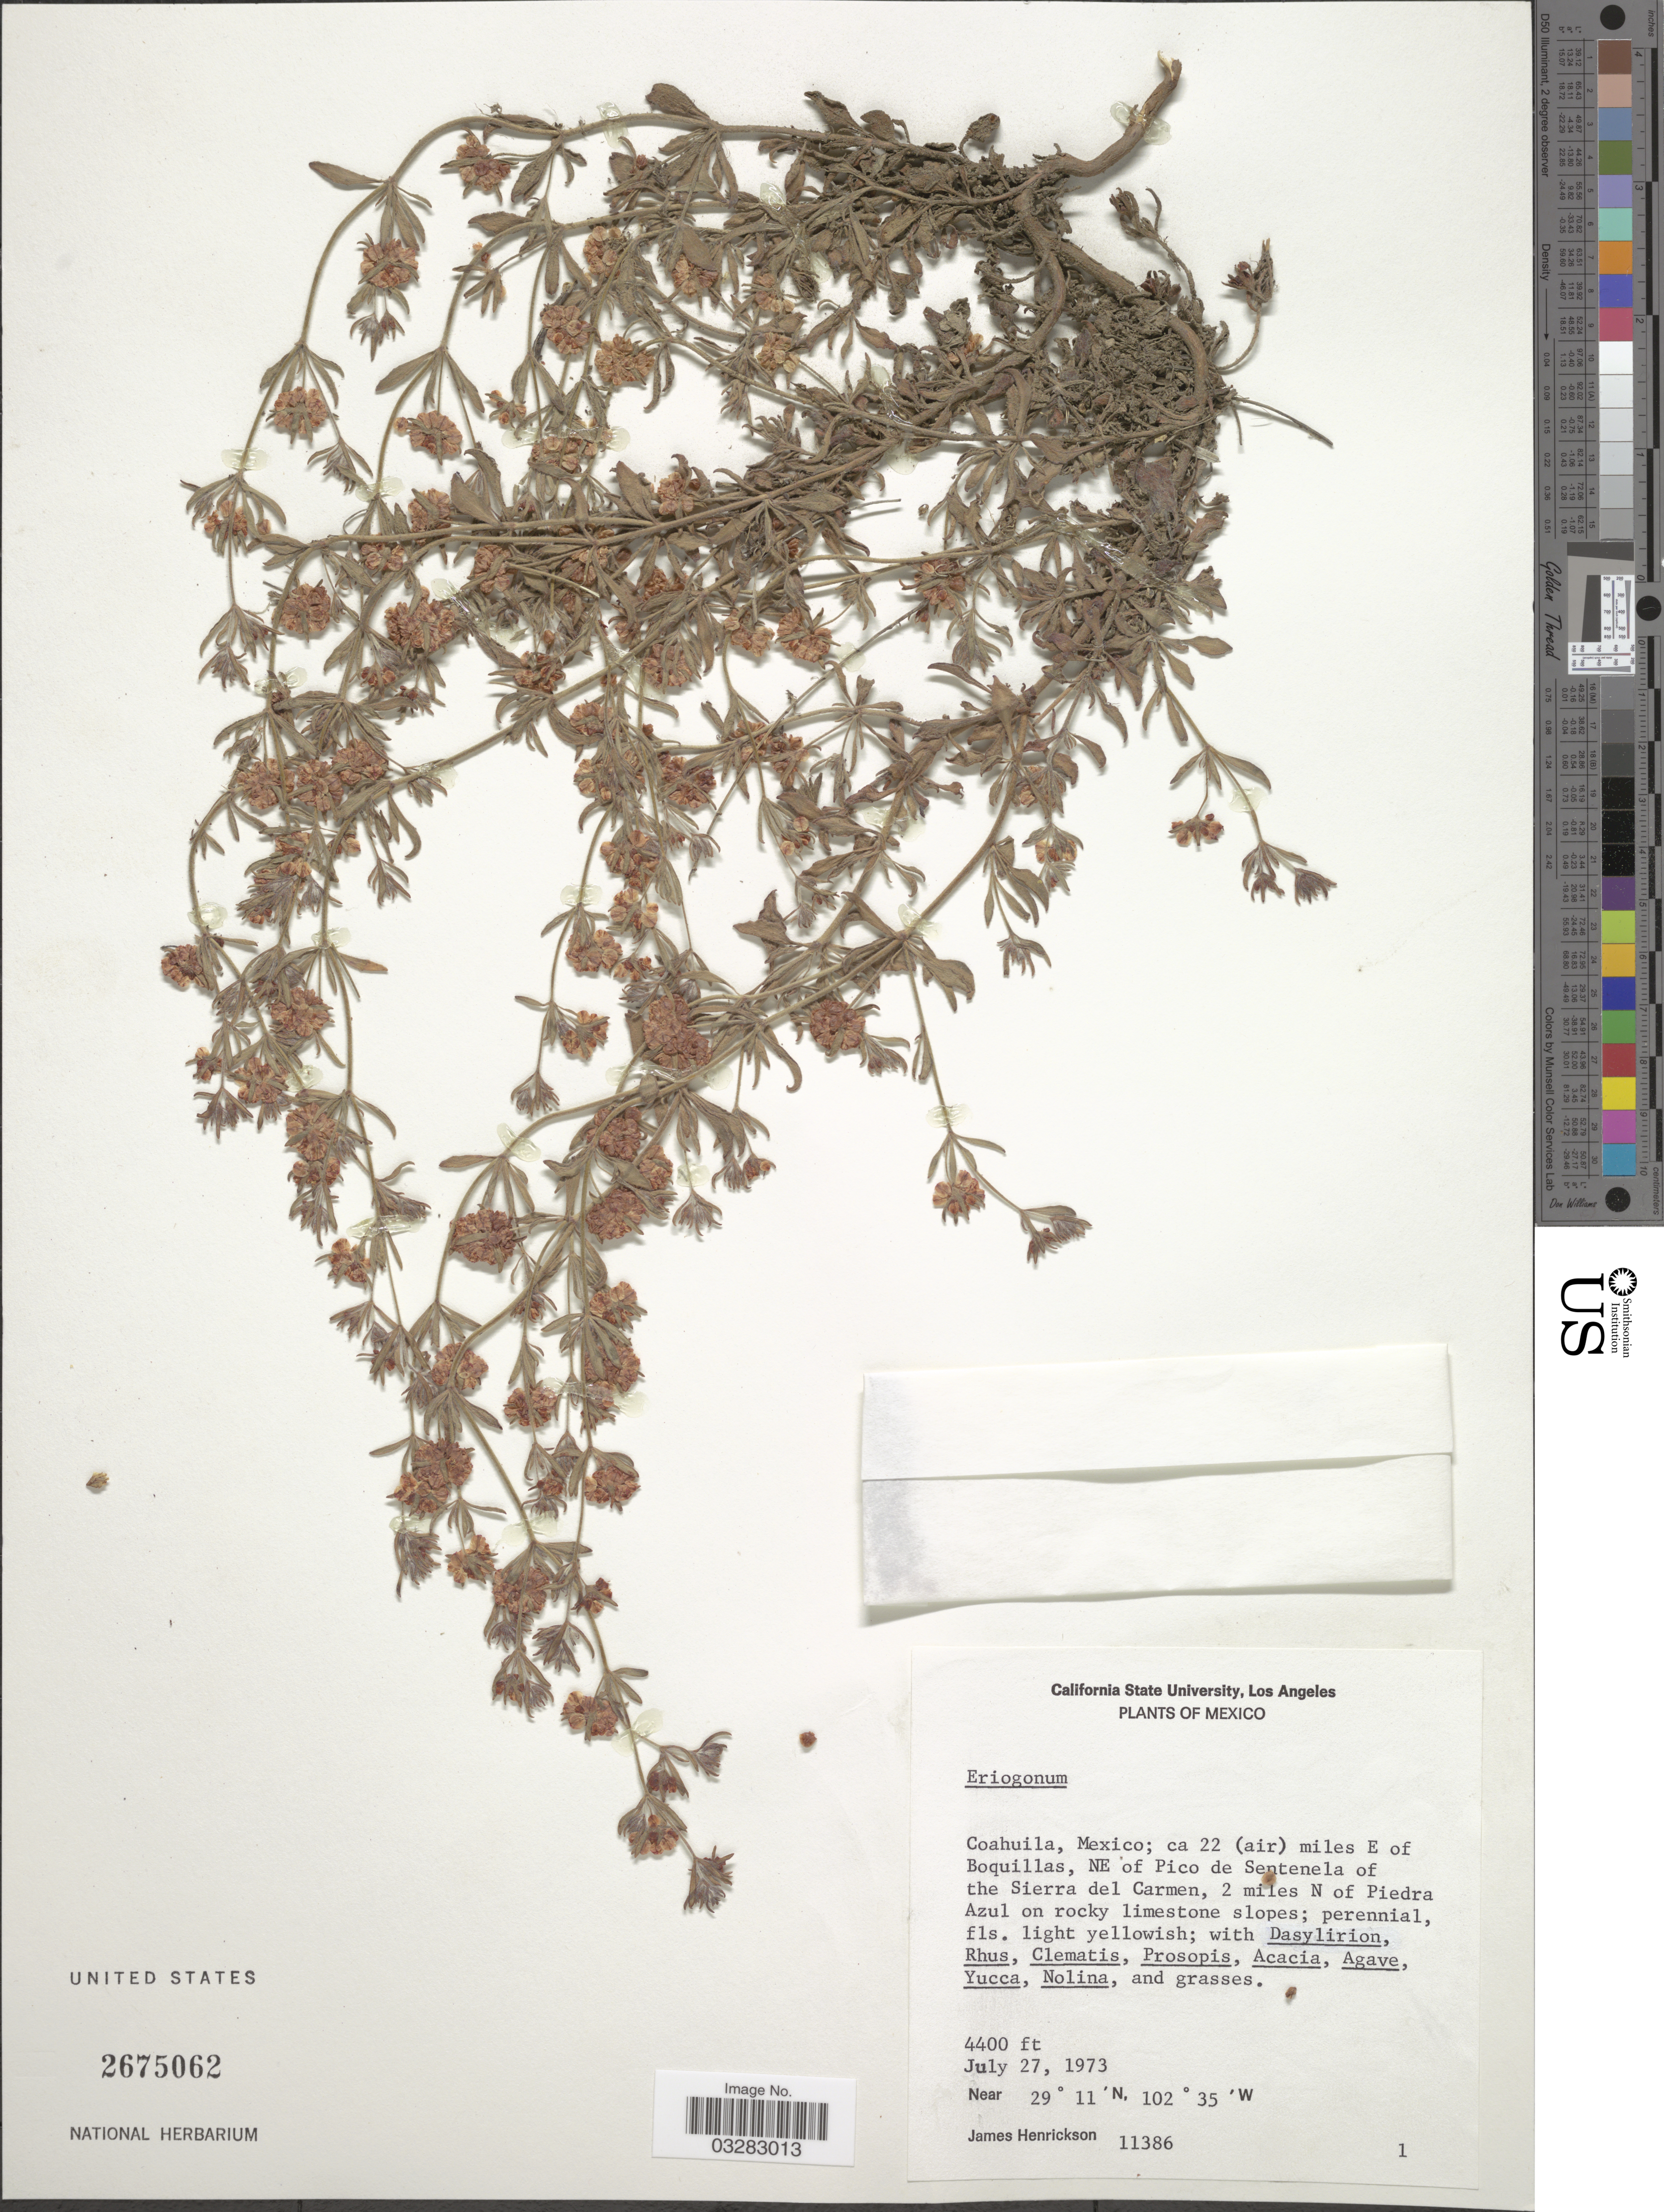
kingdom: Plantae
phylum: Tracheophyta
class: Magnoliopsida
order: Caryophyllales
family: Polygonaceae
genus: Eriogonum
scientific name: Eriogonum sp.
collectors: J. Henrickson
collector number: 11386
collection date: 1973-07-27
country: Mexico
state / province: Coahuila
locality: Ca 22 (air) miles E of Boquillas, NE of Pico de Sentenela of the Sierra del Carmen, 2 miles N of Piedra Azul on rocky limestone slopes.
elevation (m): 1341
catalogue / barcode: US 2675062